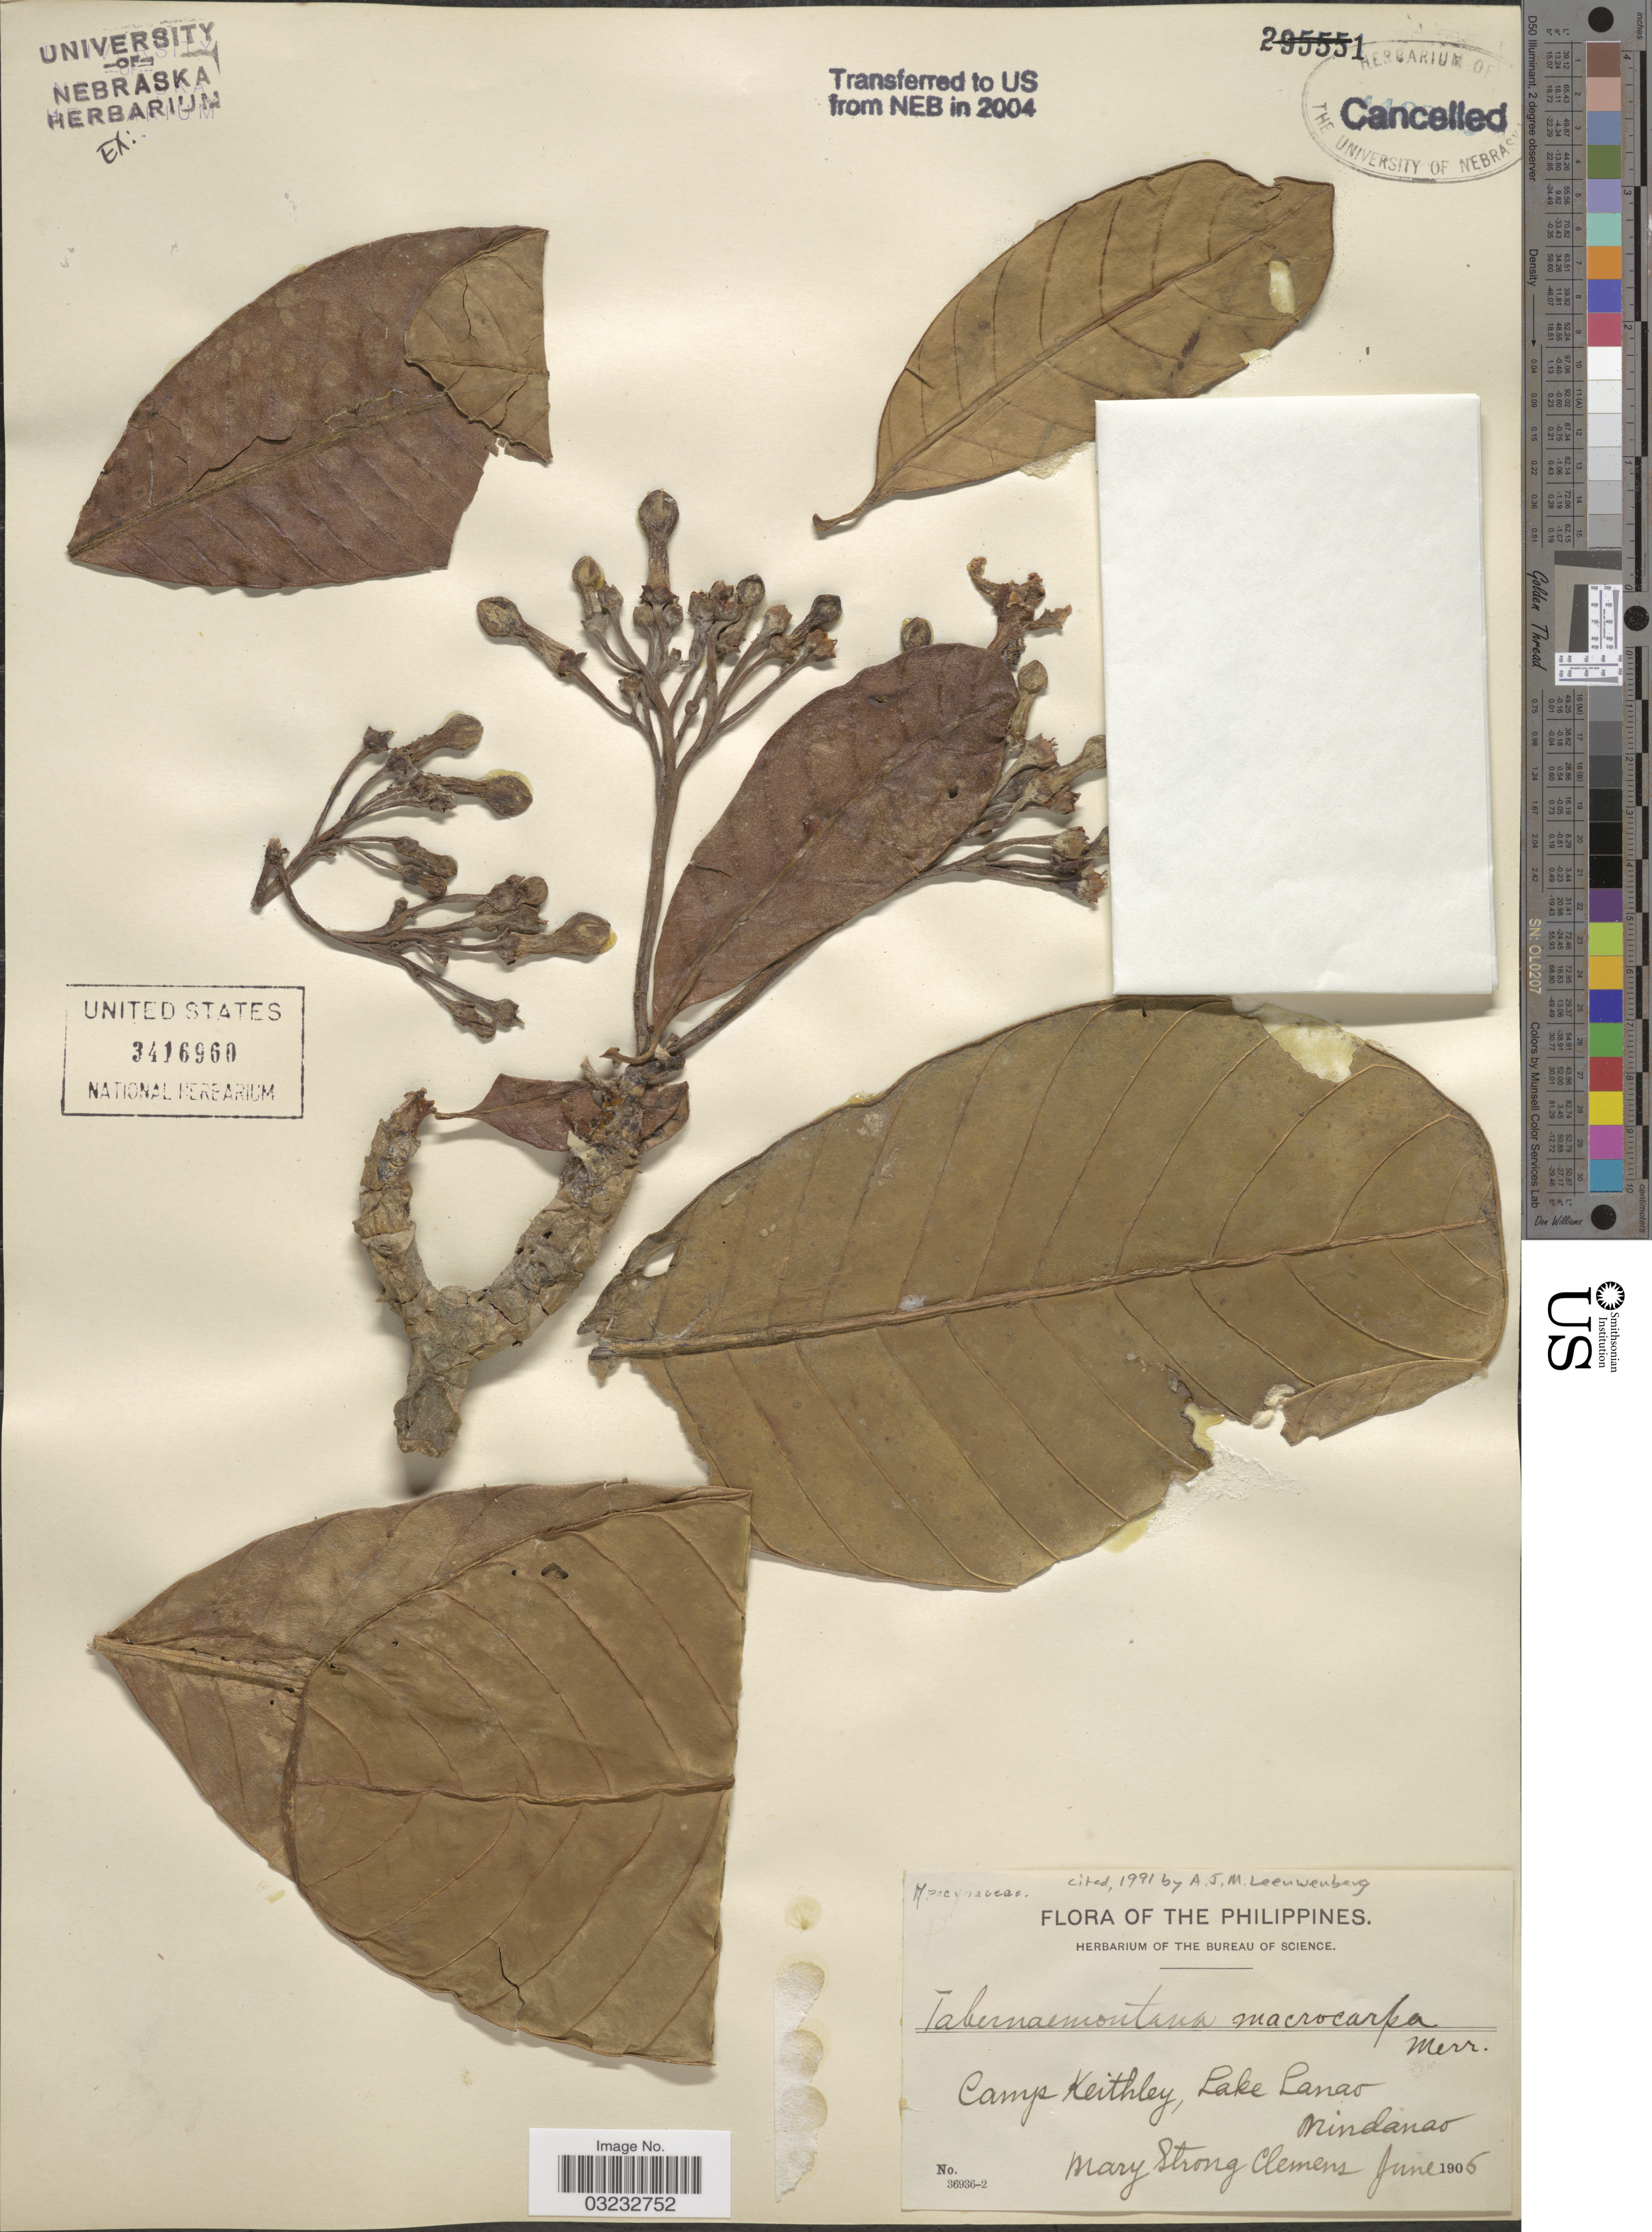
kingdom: Plantae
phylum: Tracheophyta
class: Magnoliopsida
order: Gentianales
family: Apocynaceae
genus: Tabernaemontana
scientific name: Tabernaemontana macrocarpa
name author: Jack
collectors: M. S. Clemens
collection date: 1906-06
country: Philippines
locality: Camp Keithley, Lake Lanao. Mindanao.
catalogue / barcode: US 3416960